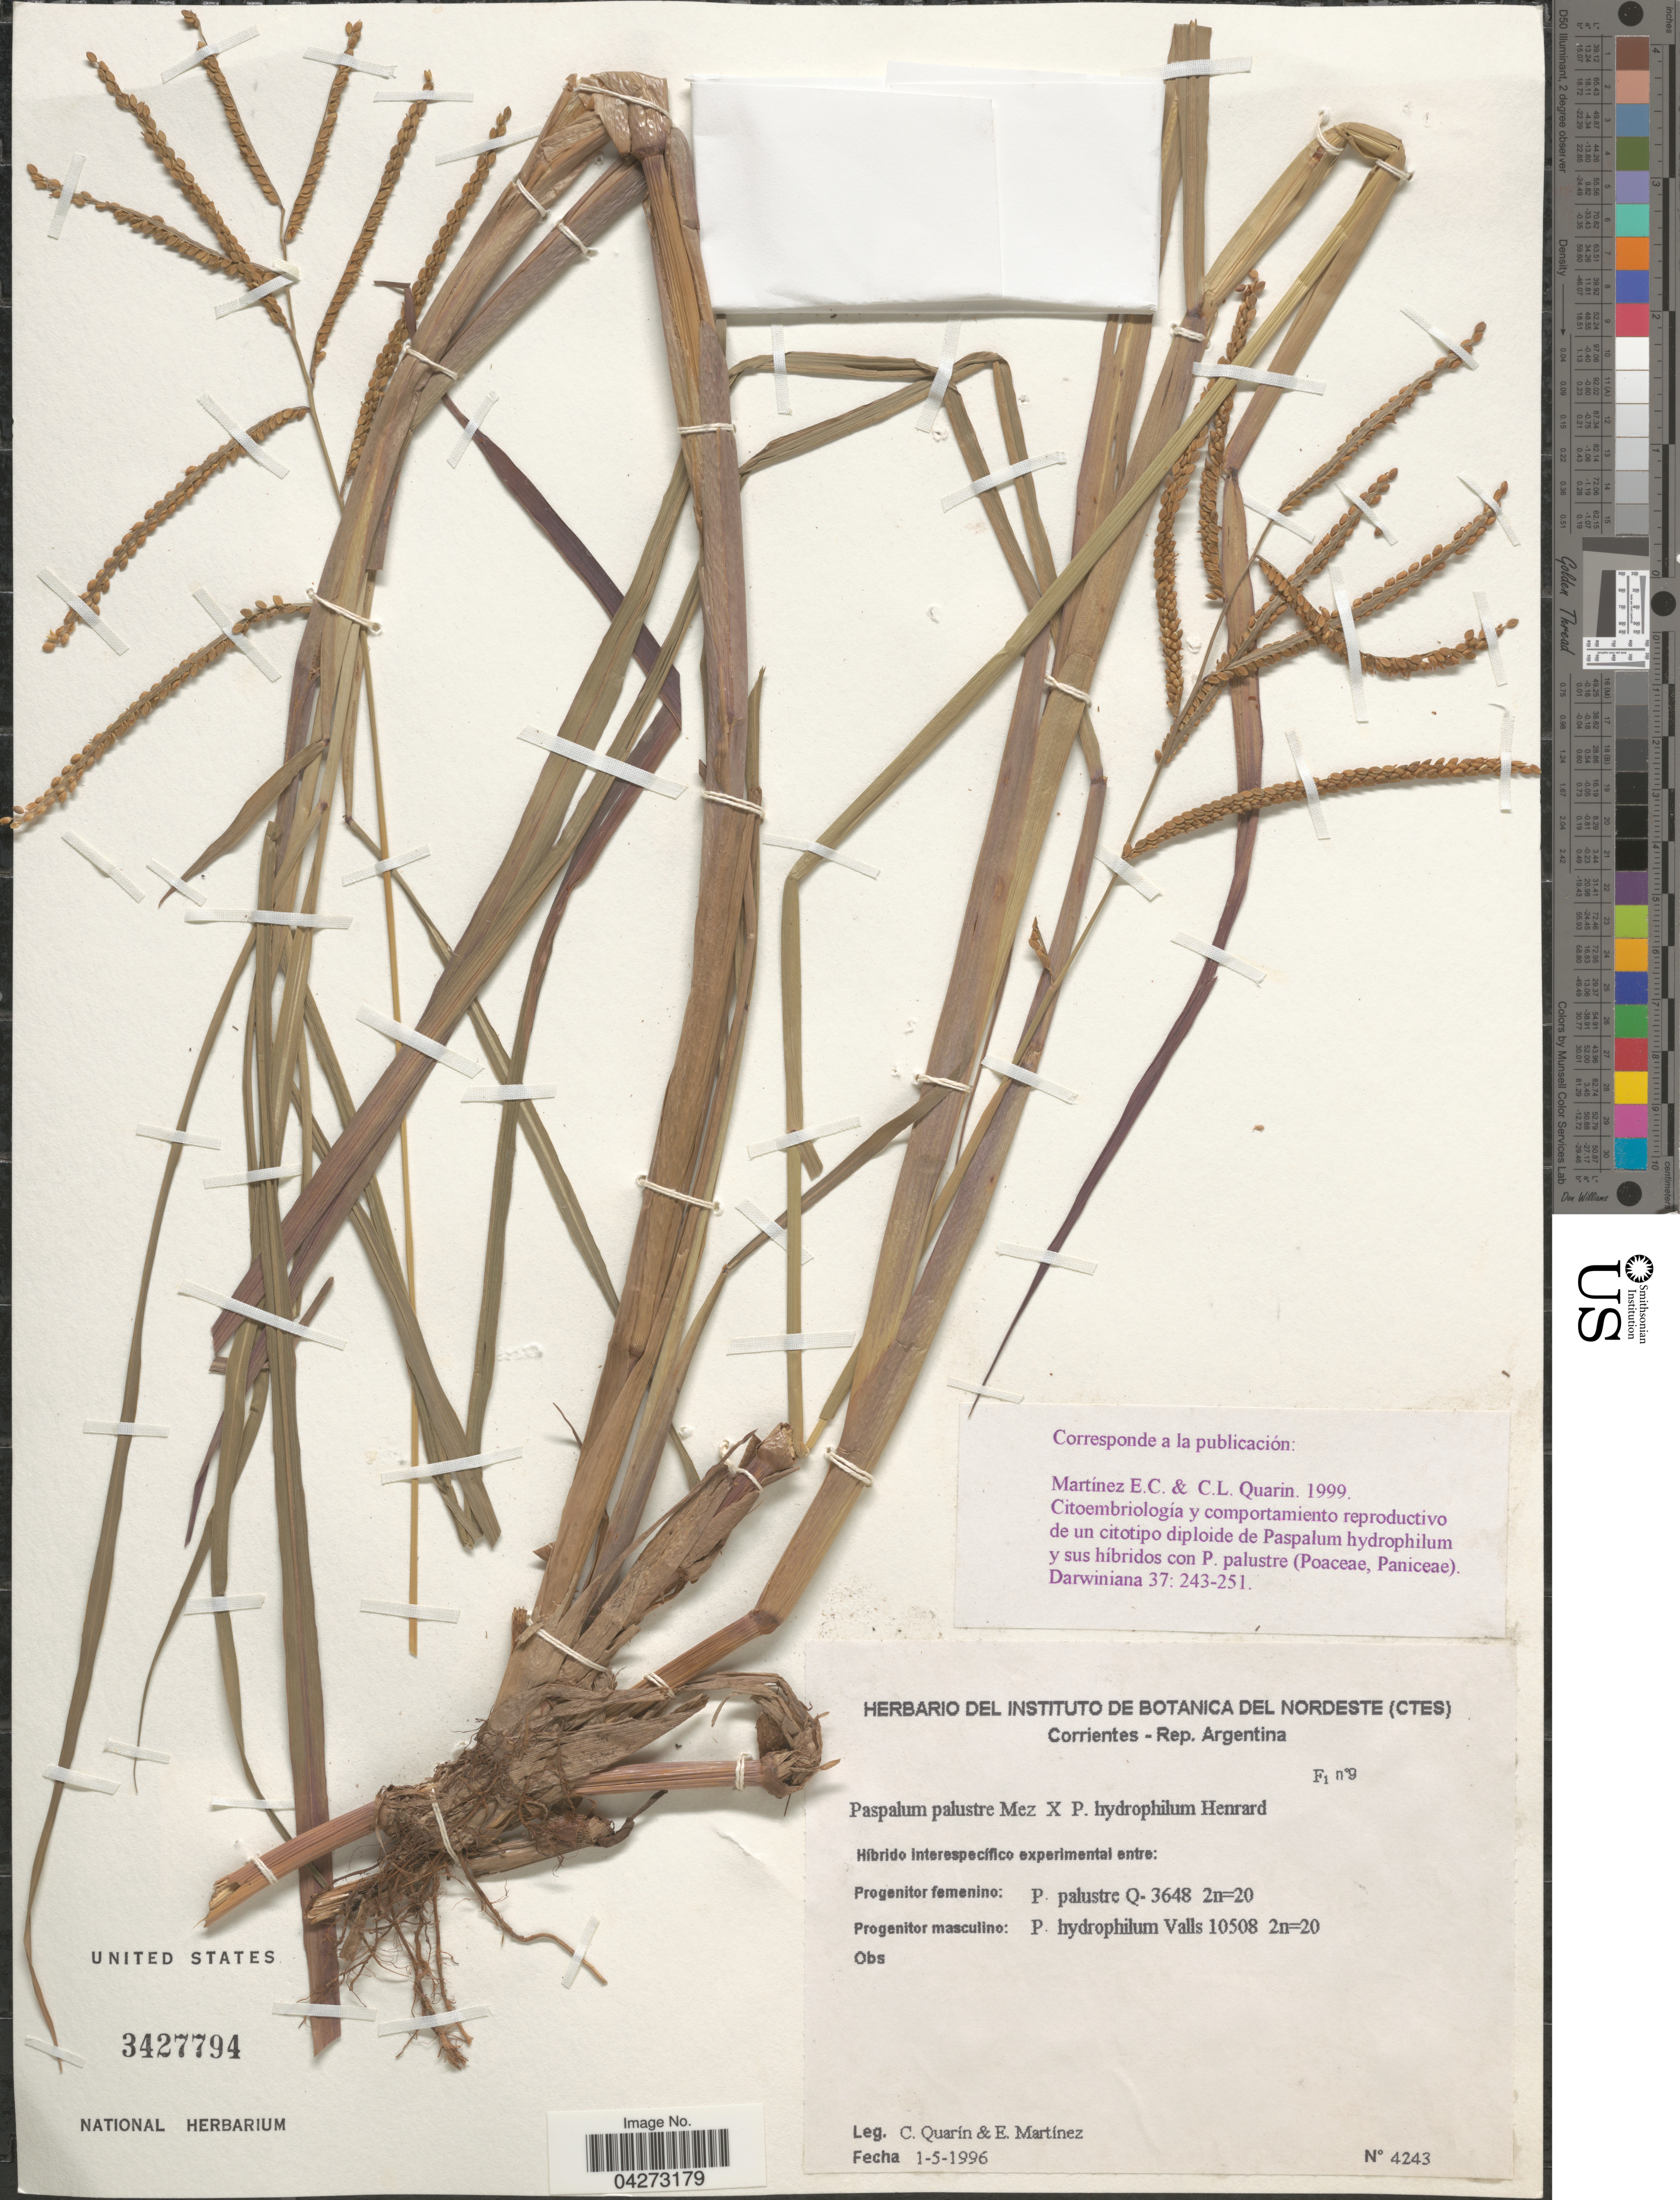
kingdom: Plantae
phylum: Tracheophyta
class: Liliopsida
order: Poales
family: Poaceae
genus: Paspalum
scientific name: Paspalum palustre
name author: Mez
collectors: C. Quarin & E. Martínez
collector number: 4243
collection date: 1996-05-01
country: Argentina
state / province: Corrientes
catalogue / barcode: US 3427794